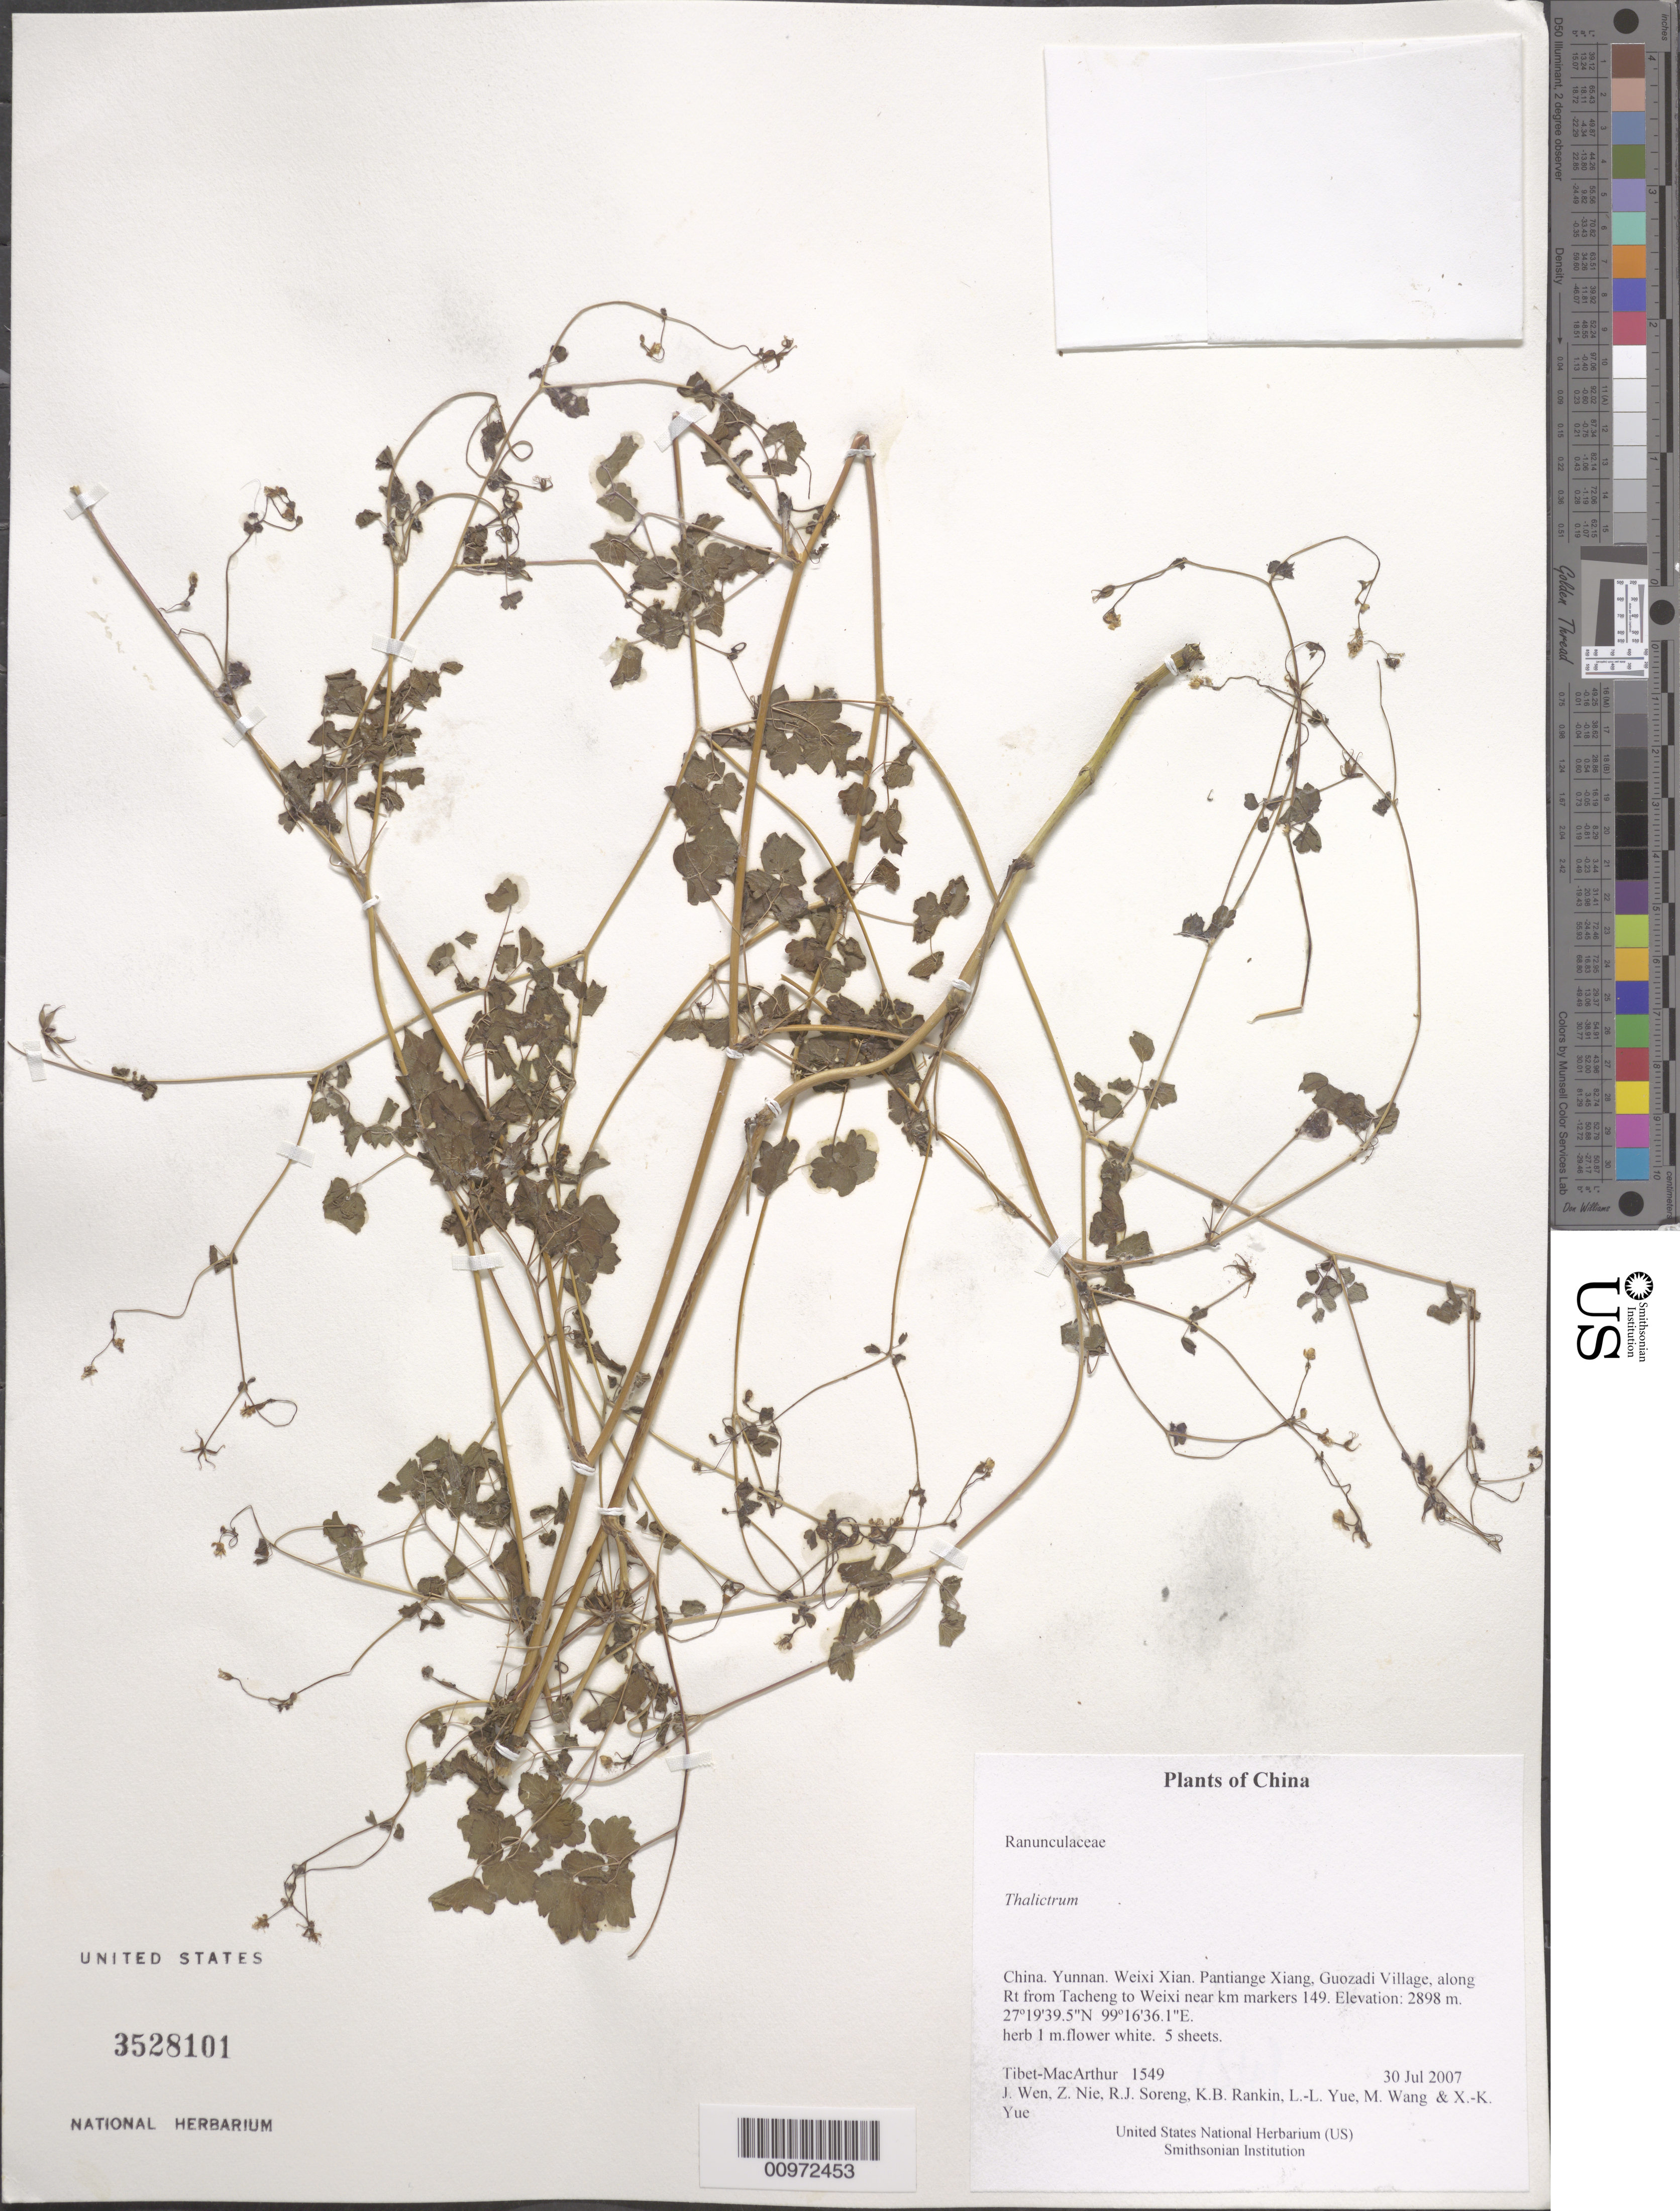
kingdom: Plantae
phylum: Tracheophyta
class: Magnoliopsida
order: Ranunculales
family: Ranunculaceae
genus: Thalictrum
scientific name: Thalictrum sp.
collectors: Tibet-MacArthur, J. Wen, Z. Nie, R. J. Soreng, K. Rankin, L. Yue, M. Wang & X. Yue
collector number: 1549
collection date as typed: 30 Jul 2007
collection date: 2007-07-30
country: China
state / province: Yunnan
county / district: Weixi Xian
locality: Pantiange Xiang, Guozadi Village, along Rt from Tacheng to Weixi near km markers 149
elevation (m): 2898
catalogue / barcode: US 3528101